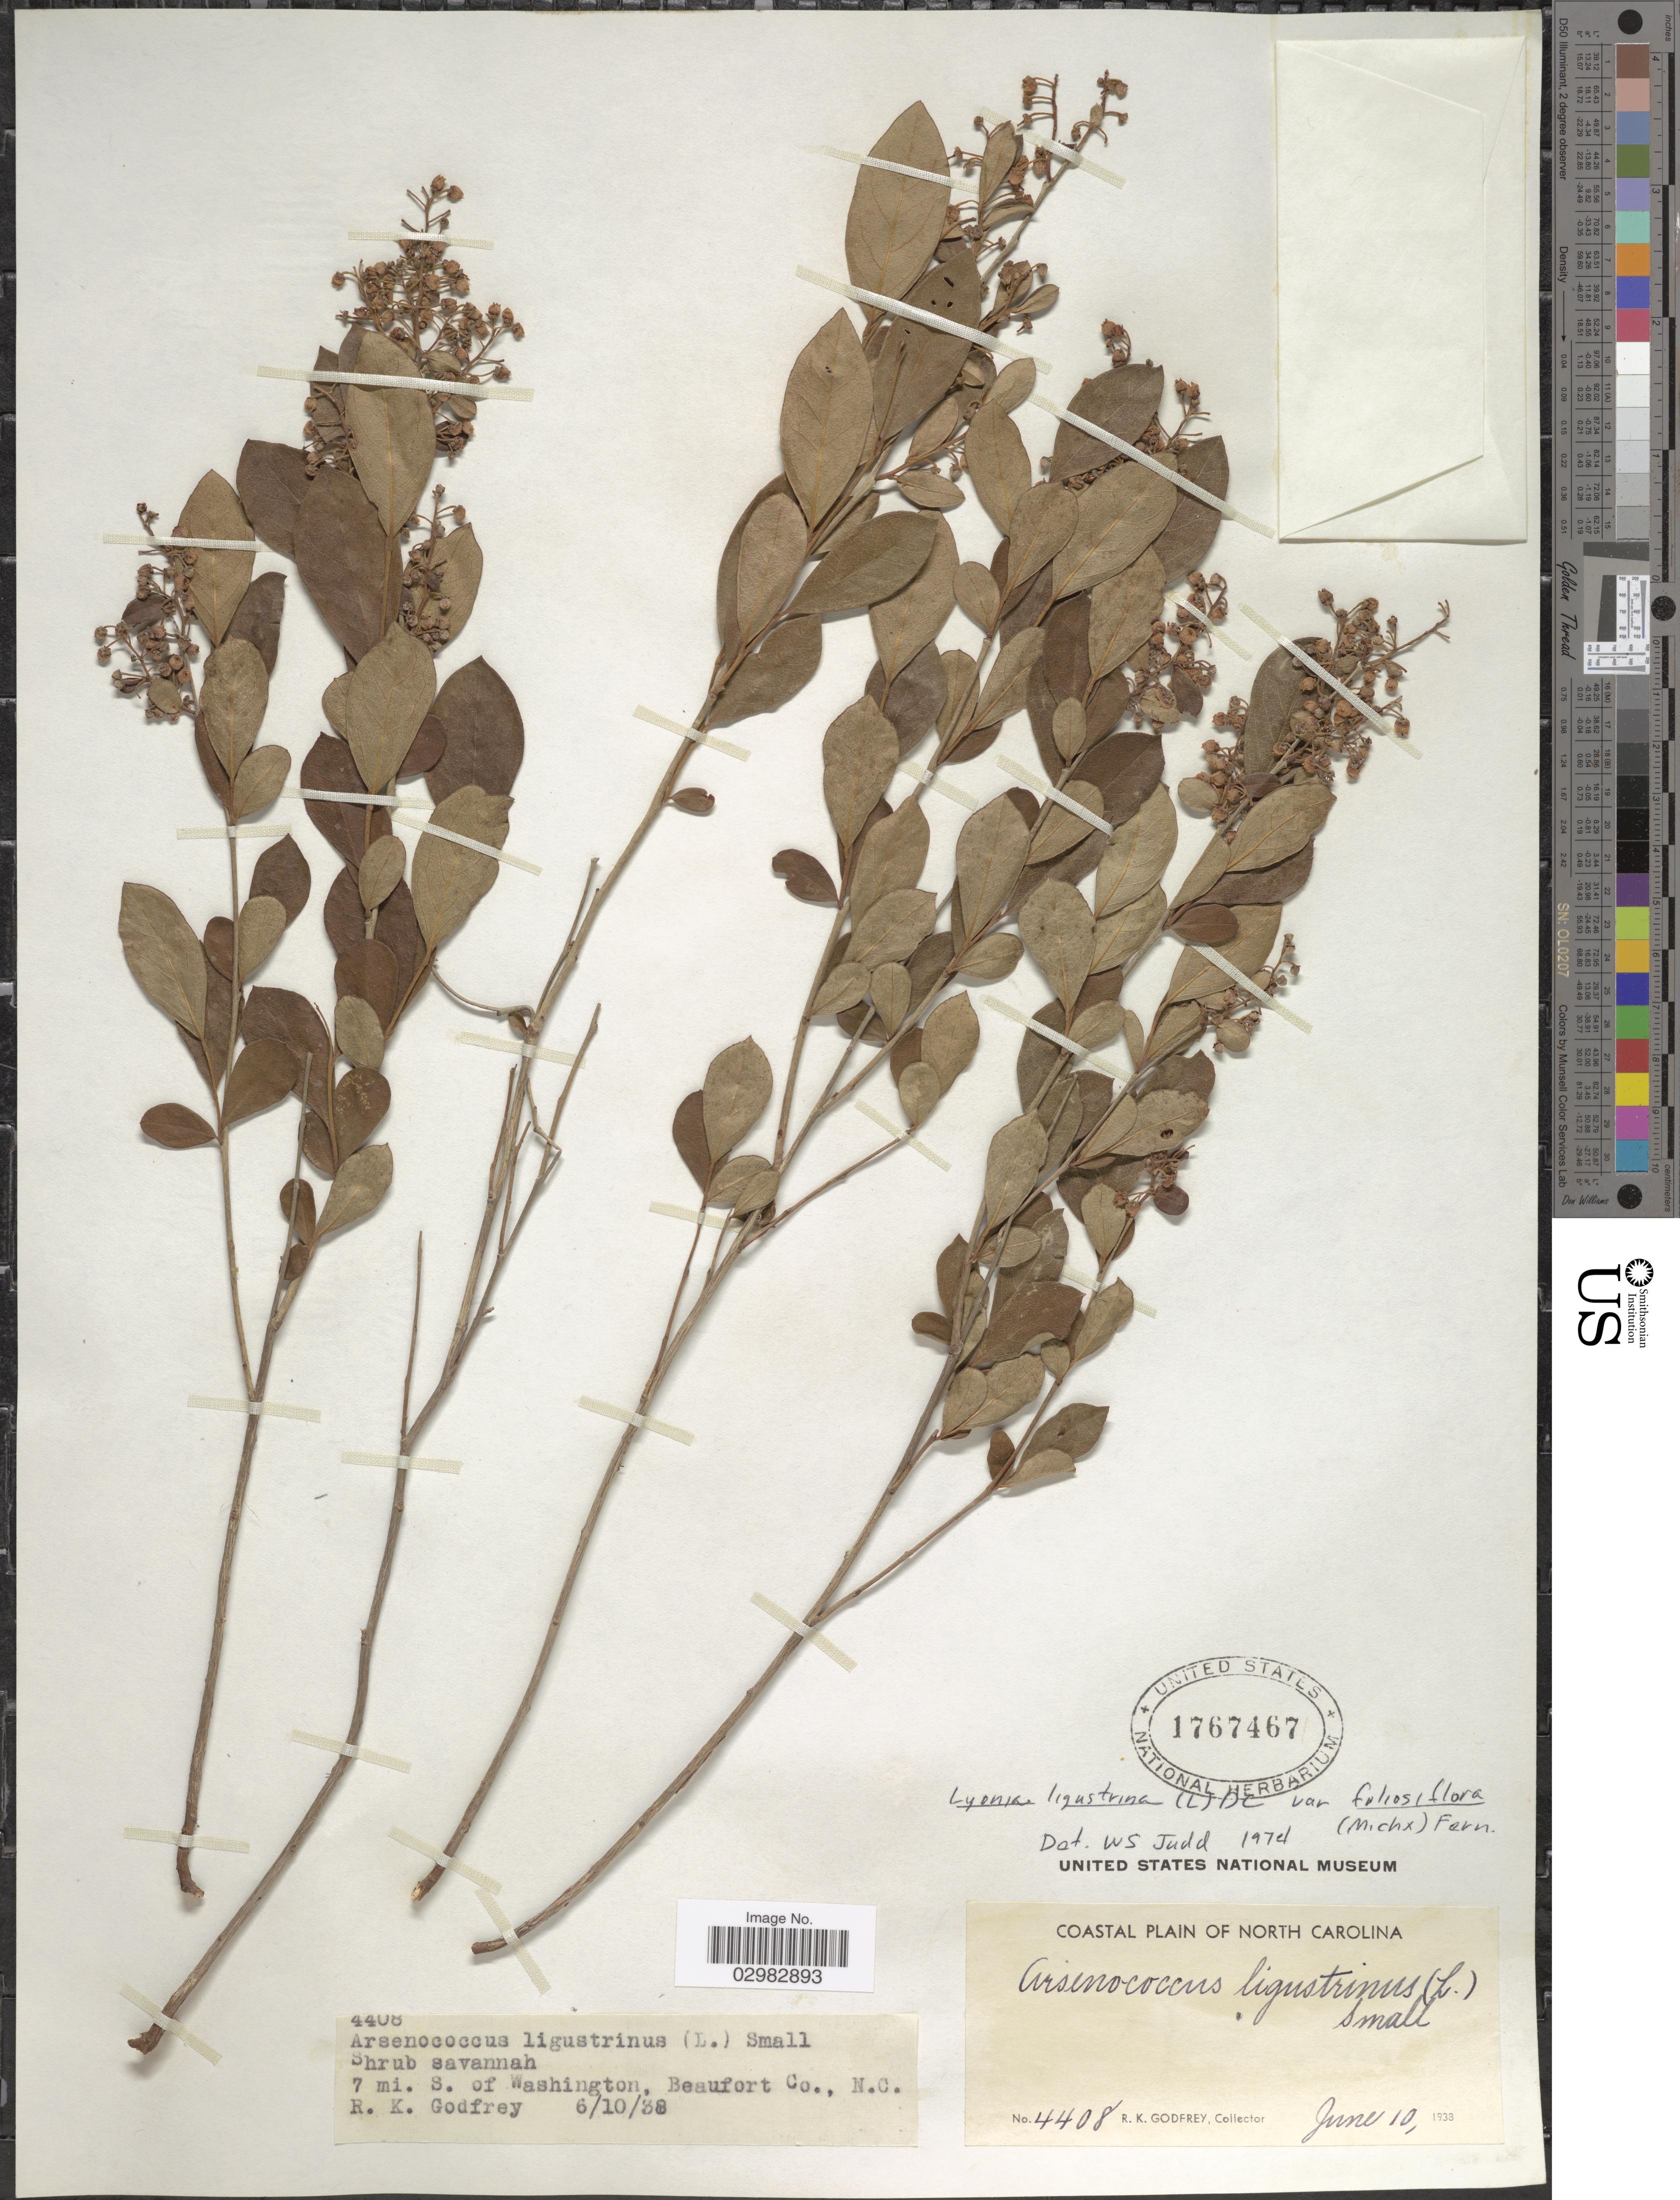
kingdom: Plantae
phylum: Tracheophyta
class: Magnoliopsida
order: Ericales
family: Ericaceae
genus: Lyonia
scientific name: Lyonia ligustrina var. foliosiflora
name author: (Michx.) Fernald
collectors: R. K. Godfrey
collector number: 4408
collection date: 1938-06-10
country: United States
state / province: North Carolina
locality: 7 mi. S. of Washington, Beaufort Co.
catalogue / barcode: US 1767467